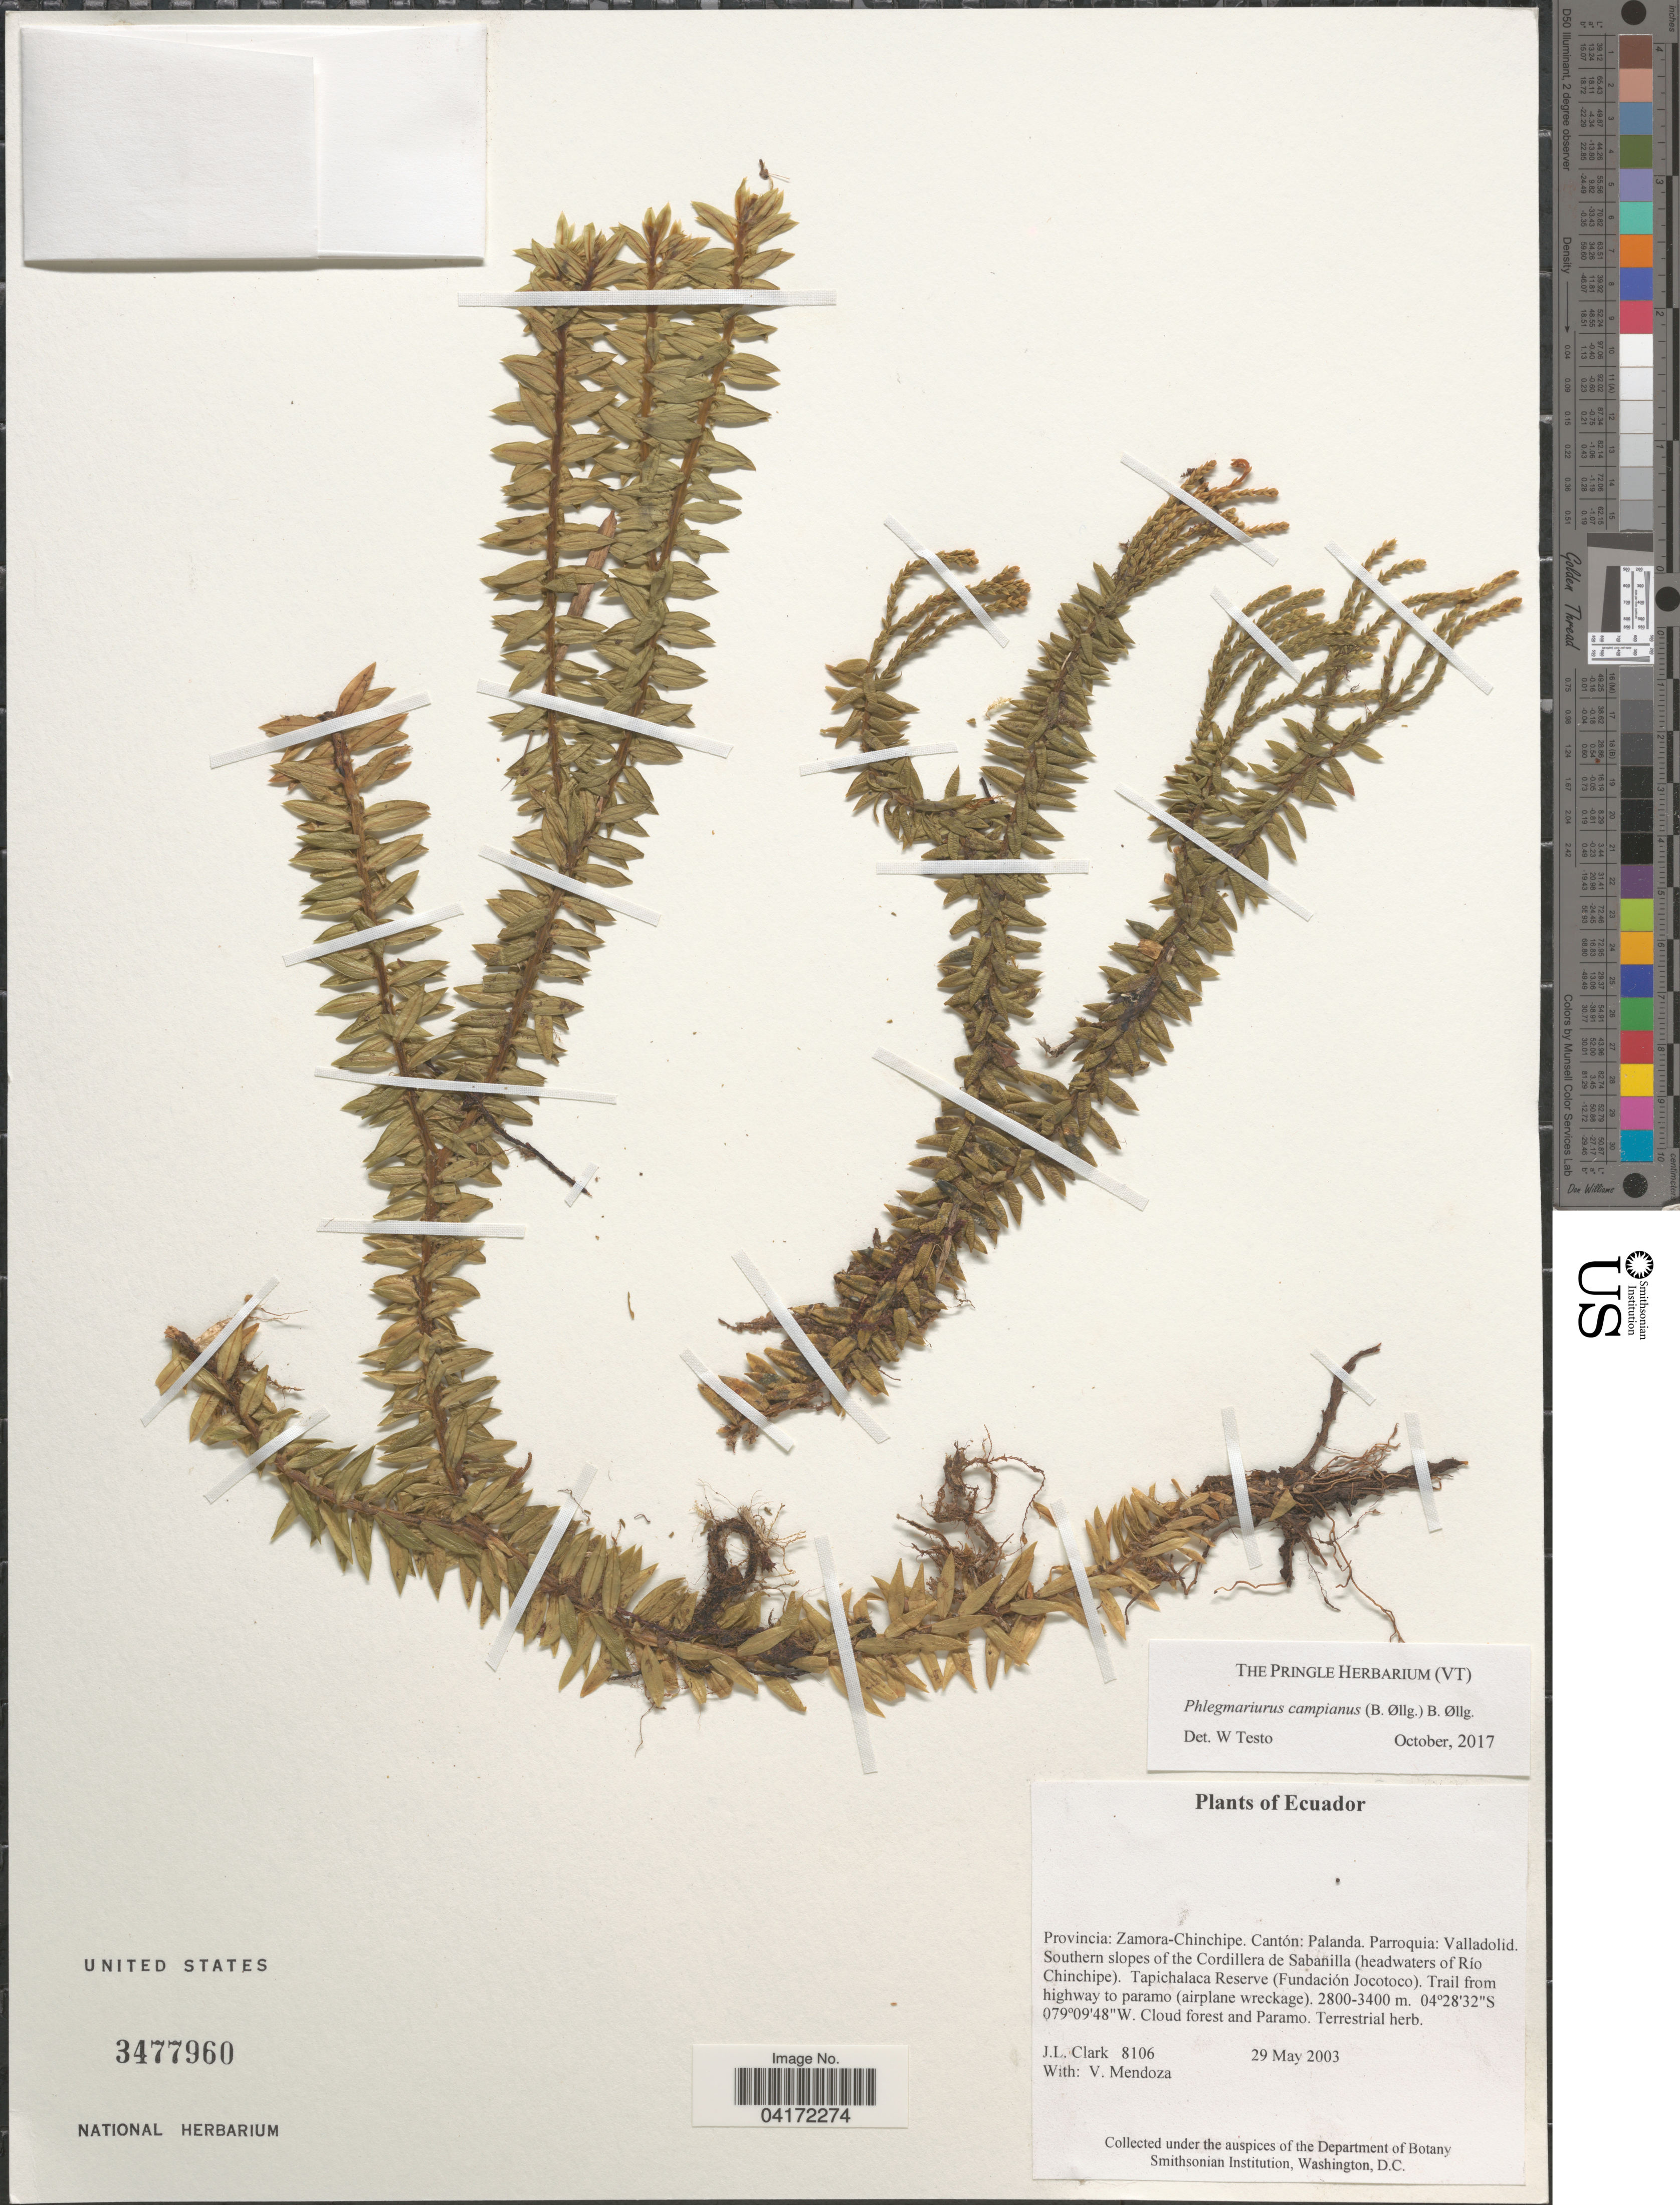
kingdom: Plantae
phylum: Tracheophyta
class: Lycopodiopsida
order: Lycopodiales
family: Lycopodiaceae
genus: Phlegmariurus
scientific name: Phlegmariurus campianus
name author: (B. Øllg.) B. Øllg.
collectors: J. L. Clark & V. Mendoza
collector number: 8106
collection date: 2003-05-29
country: Ecuador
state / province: Zamora-Chinchipe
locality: Cantón: Palanda. Parroquia: Valladolid. Southern slopes of the Cordillera de Sabanilla (headwaters of Río Chinchipe). Tapichalaca Reserve (Fundación Jocotoco). Trail from highway to paramo (airplane wreckage).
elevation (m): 2800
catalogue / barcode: US 3477960